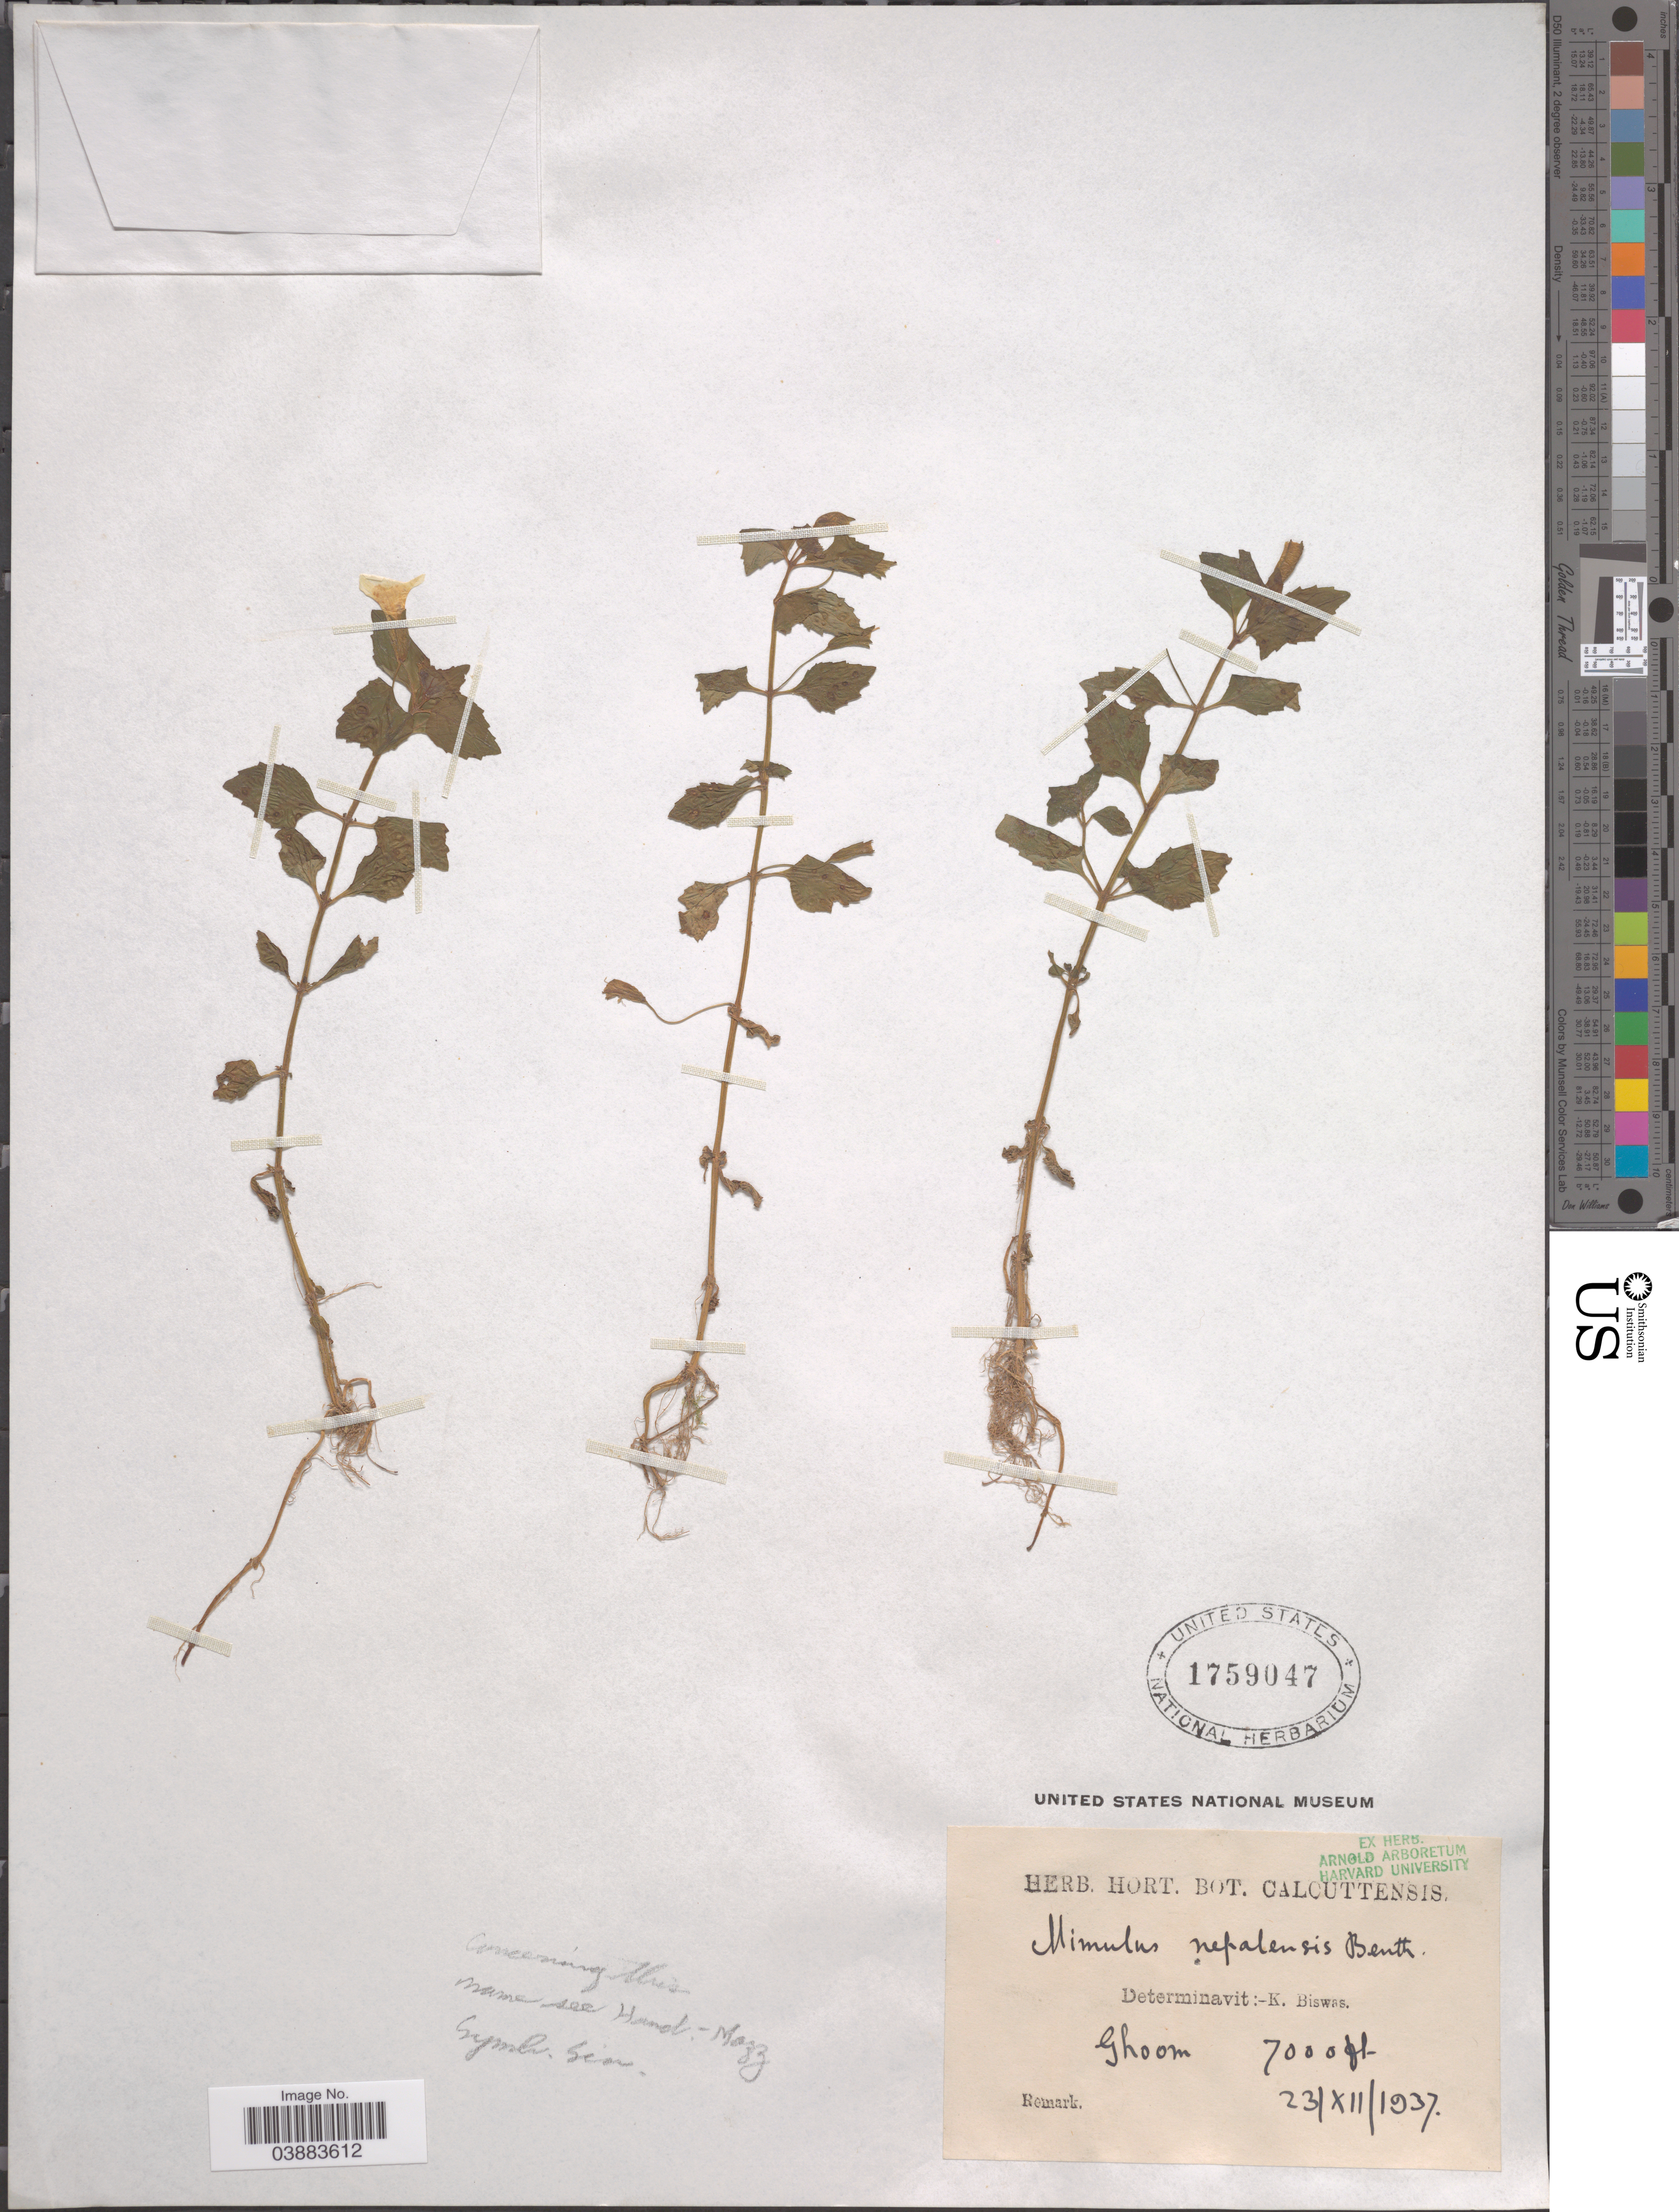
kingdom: Plantae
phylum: Tracheophyta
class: Magnoliopsida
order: Lamiales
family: Phrymaceae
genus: Mimulus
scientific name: Mimulus tenellus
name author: Bunge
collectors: ex Herb. Hort. Bot. Calcuttensis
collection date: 1937-12-23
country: India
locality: Ghoom.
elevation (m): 2134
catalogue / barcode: US 1759047